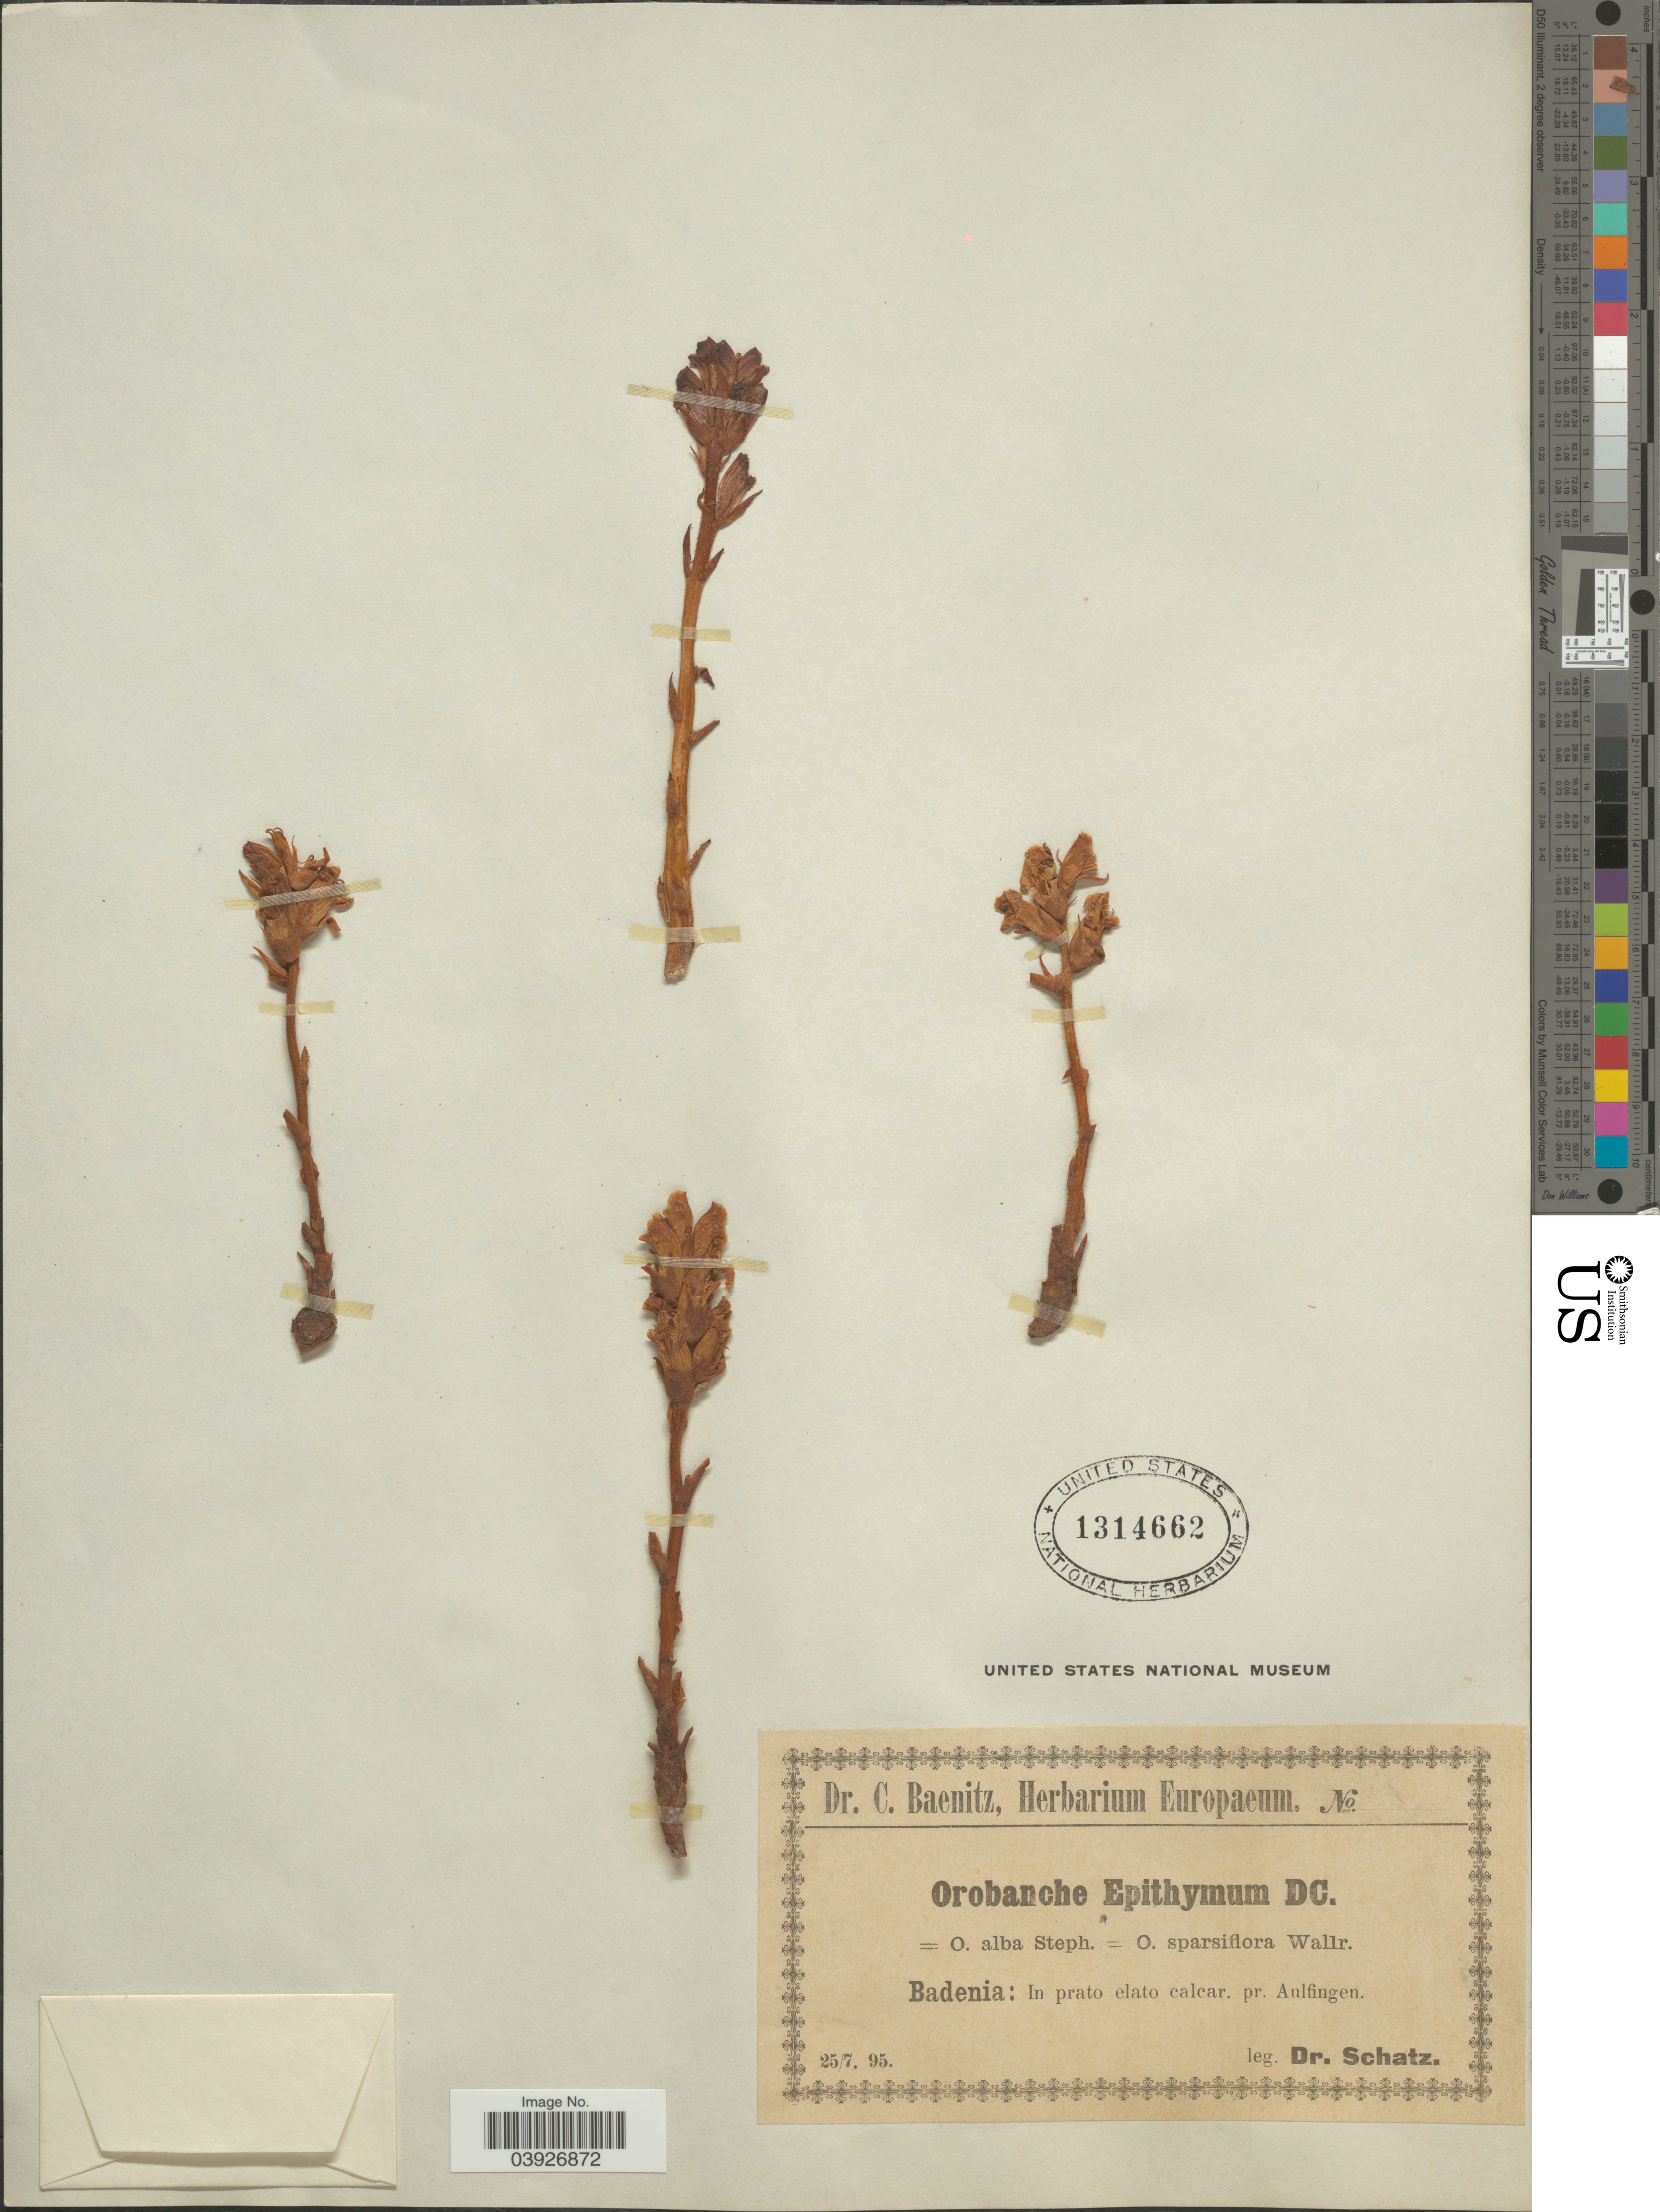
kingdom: Plantae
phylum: Tracheophyta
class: Magnoliopsida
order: Lamiales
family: Orobanchaceae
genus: Orobanche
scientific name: Orobanche epithymum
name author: DC.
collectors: Schatz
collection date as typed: Transcribed d/m/y: 25/7/95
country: Germany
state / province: Baden-Württemberg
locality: Badenia: In prato elato calcar. pr. Aulfingen.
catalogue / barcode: US 1314662